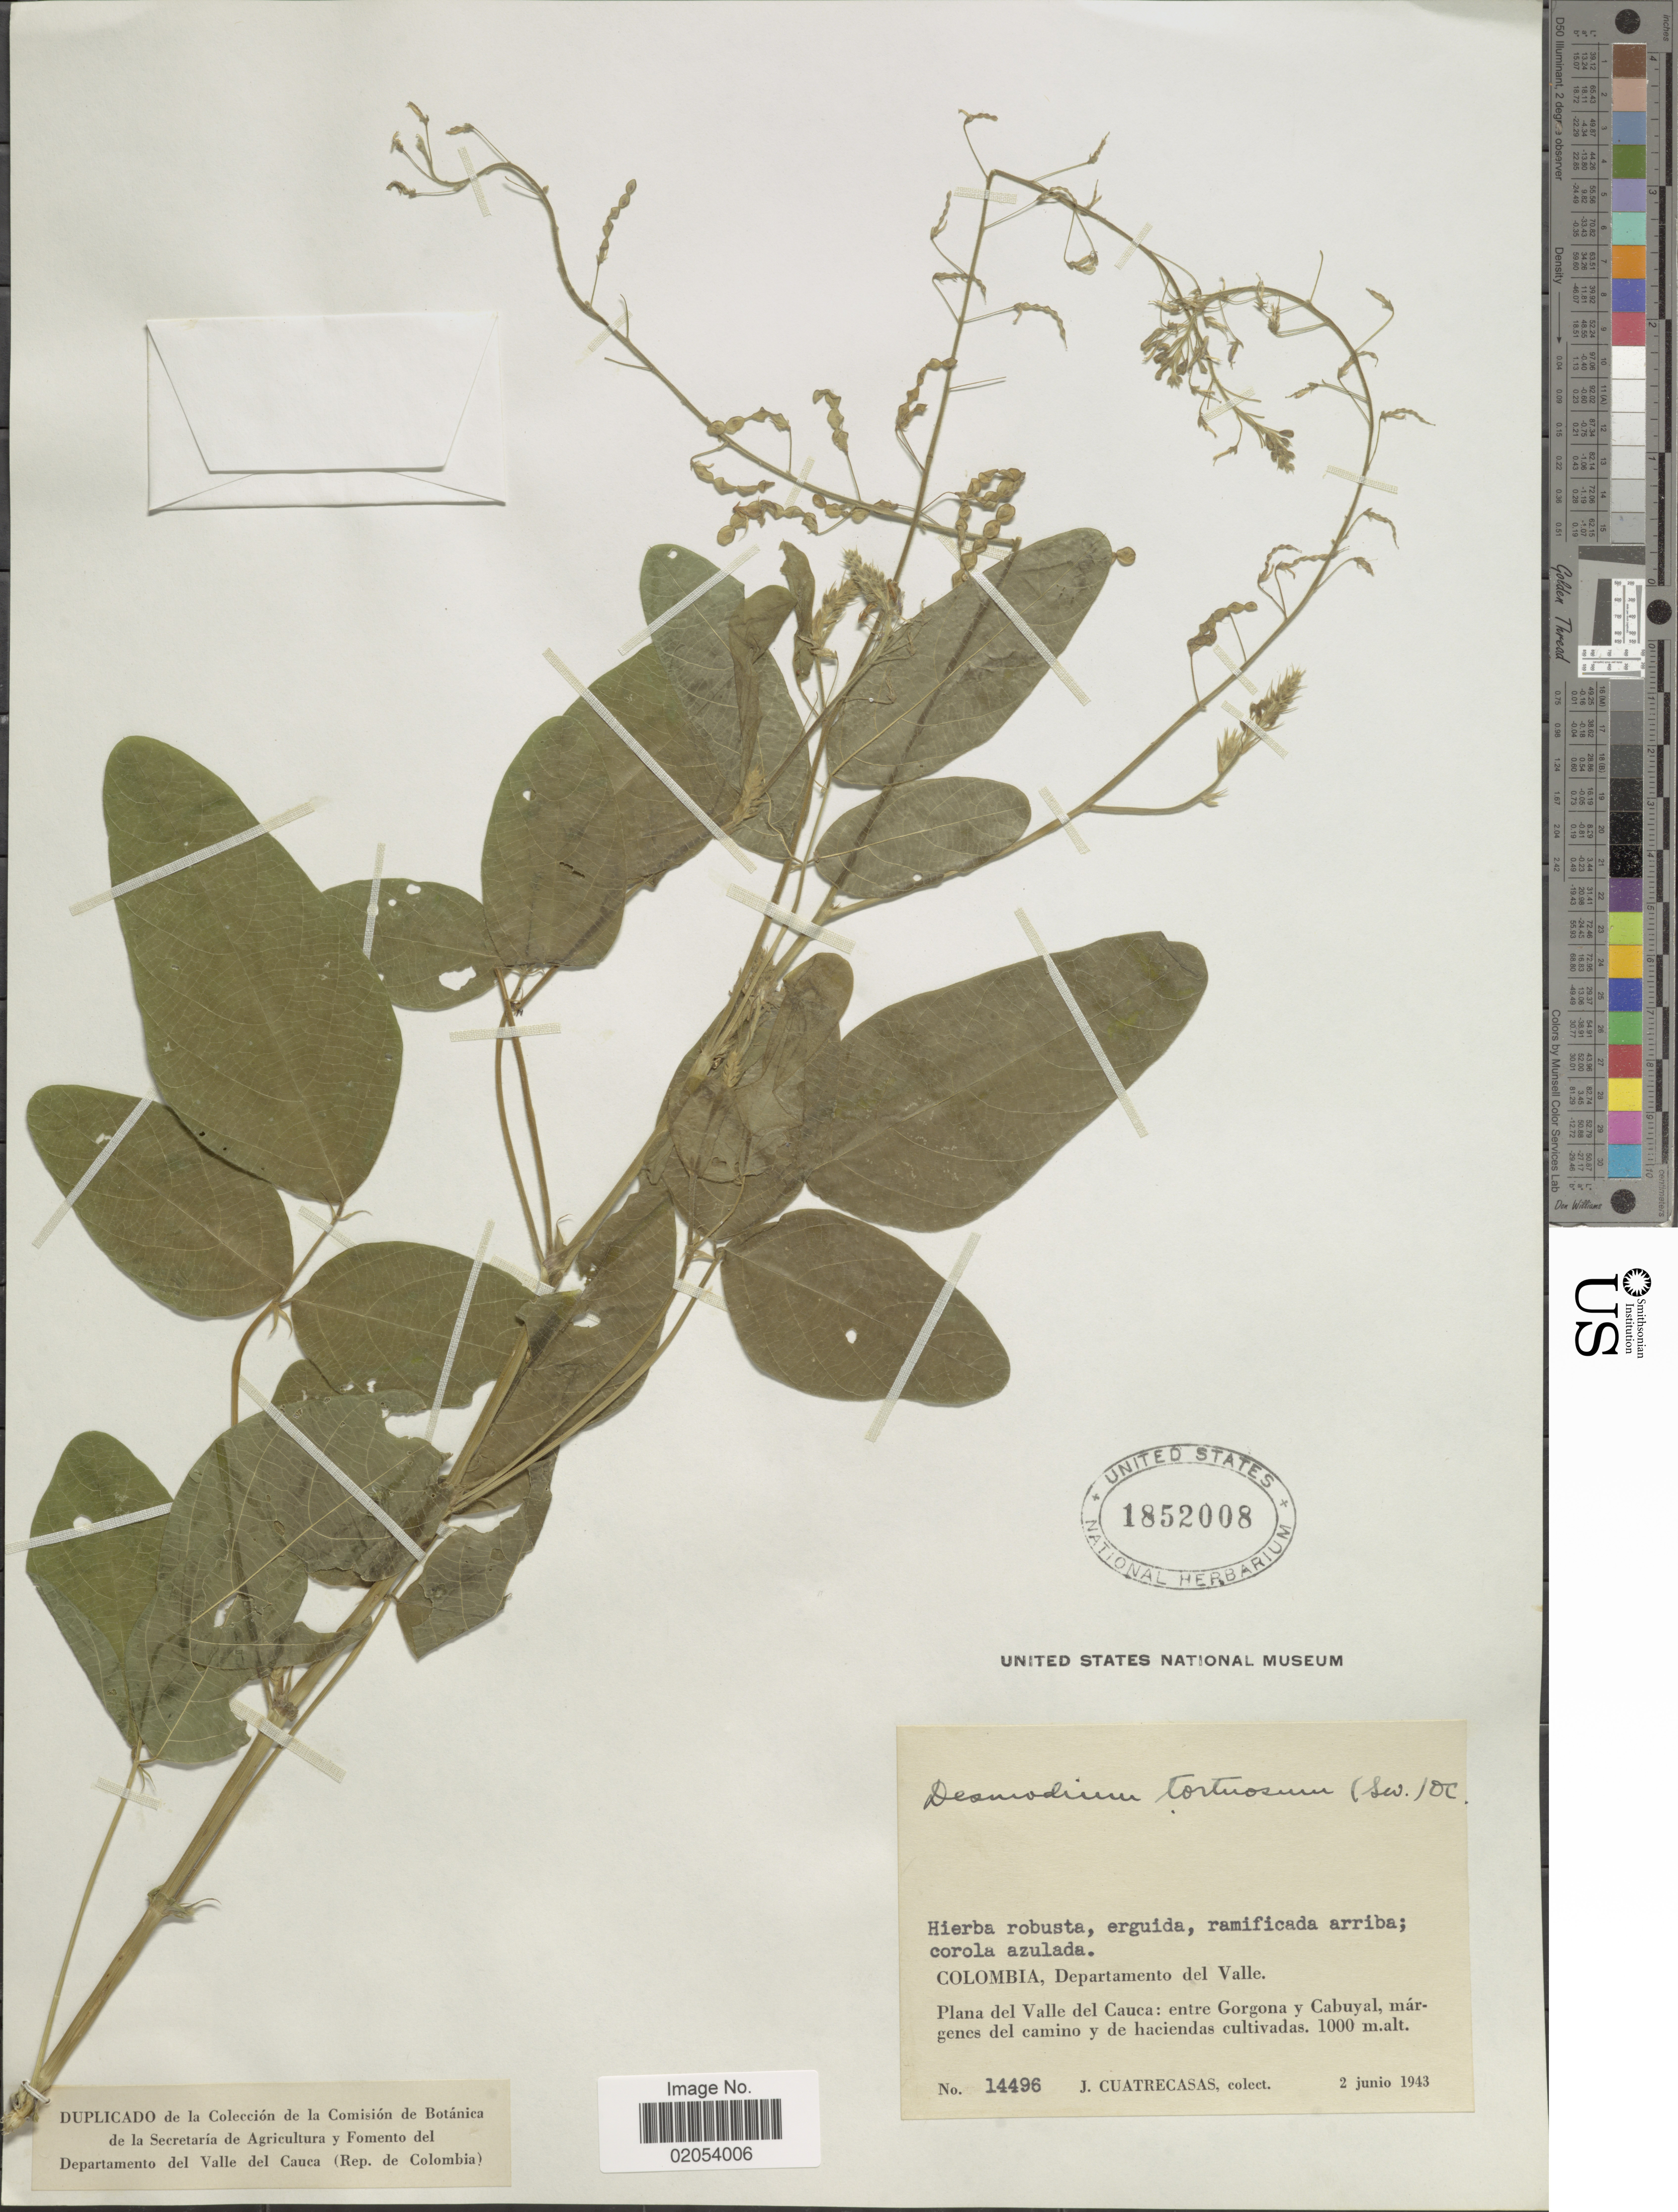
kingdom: Plantae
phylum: Tracheophyta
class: Magnoliopsida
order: Fabales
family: Fabaceae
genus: Desmodium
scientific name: Desmodium tortuosum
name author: (Sw.) DC.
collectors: J. Cuatrecasas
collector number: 14496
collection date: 1943-06-02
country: Colombia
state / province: Valle del Cauca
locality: Departamento del Valle, Plana del Valle del Cauca: entre Gorgona y Cabuyal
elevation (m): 1000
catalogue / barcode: US 1852008